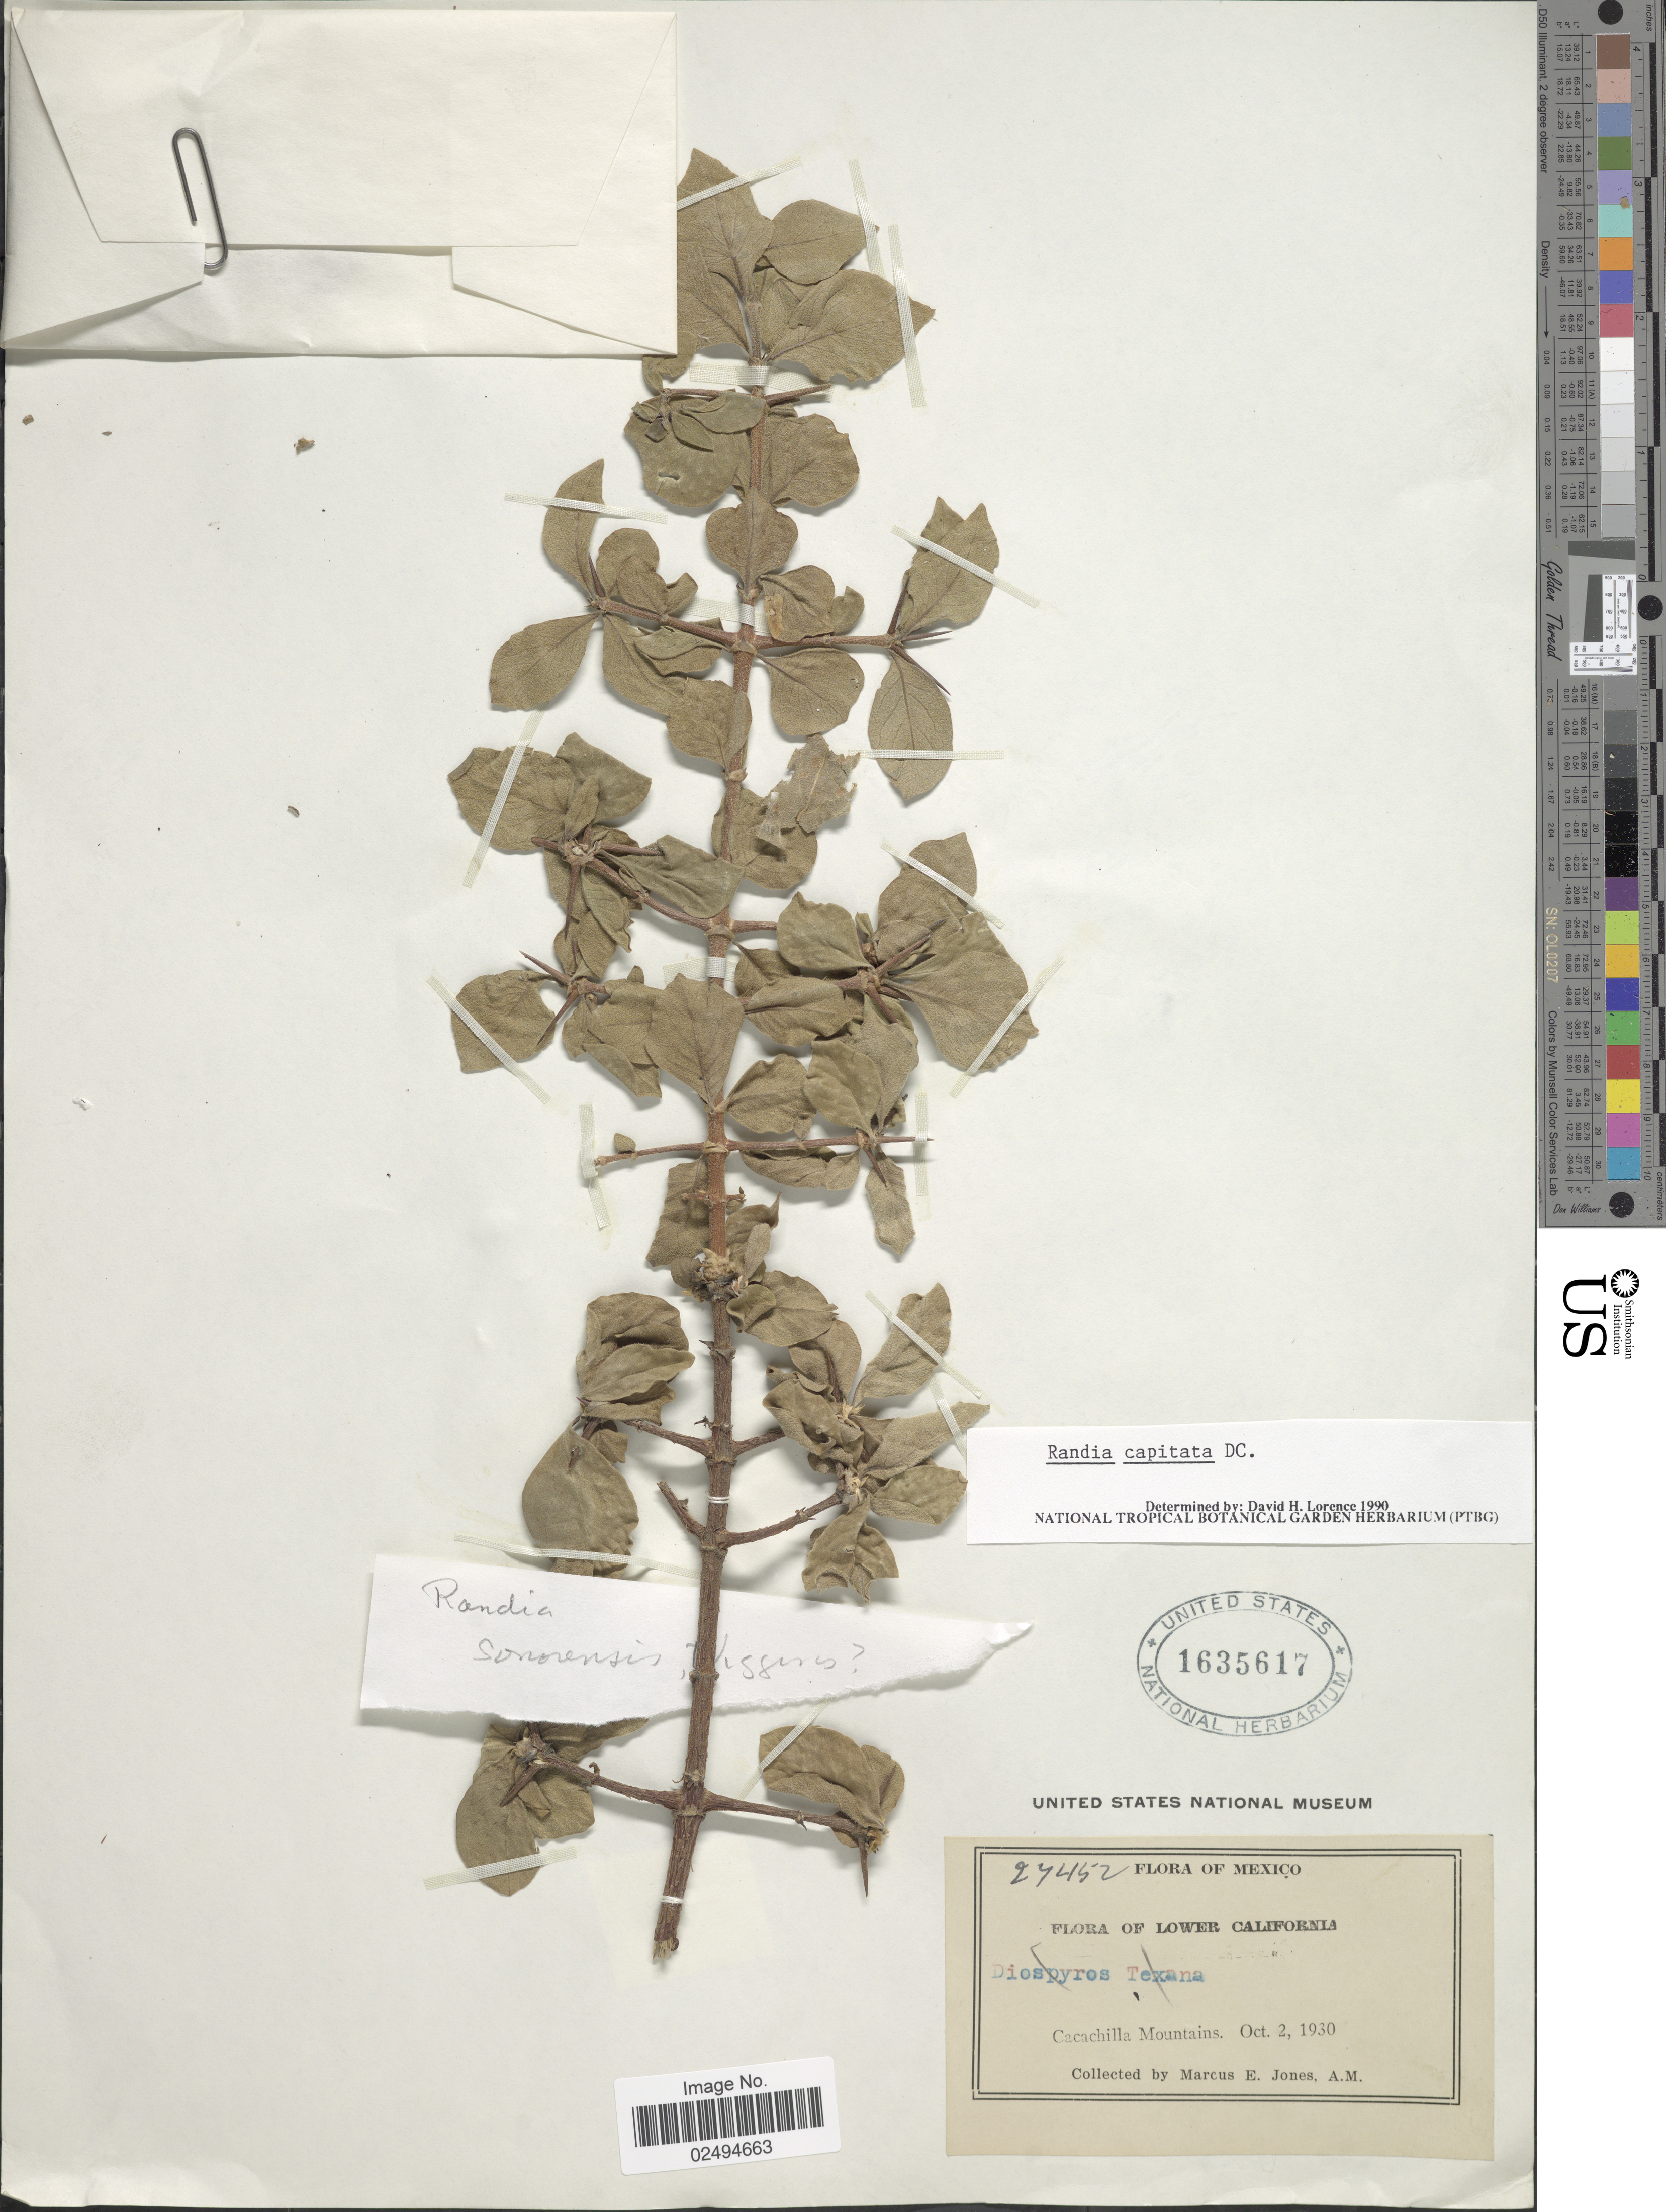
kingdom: Plantae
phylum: Tracheophyta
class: Magnoliopsida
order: Gentianales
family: Rubiaceae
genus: Randia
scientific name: Randia capitata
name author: DC.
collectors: M. E. Jones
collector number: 27452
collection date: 1930-10-02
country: Mexico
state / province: Baja California Norte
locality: Lower California. Cacachilla Mountains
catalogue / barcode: US 1635617